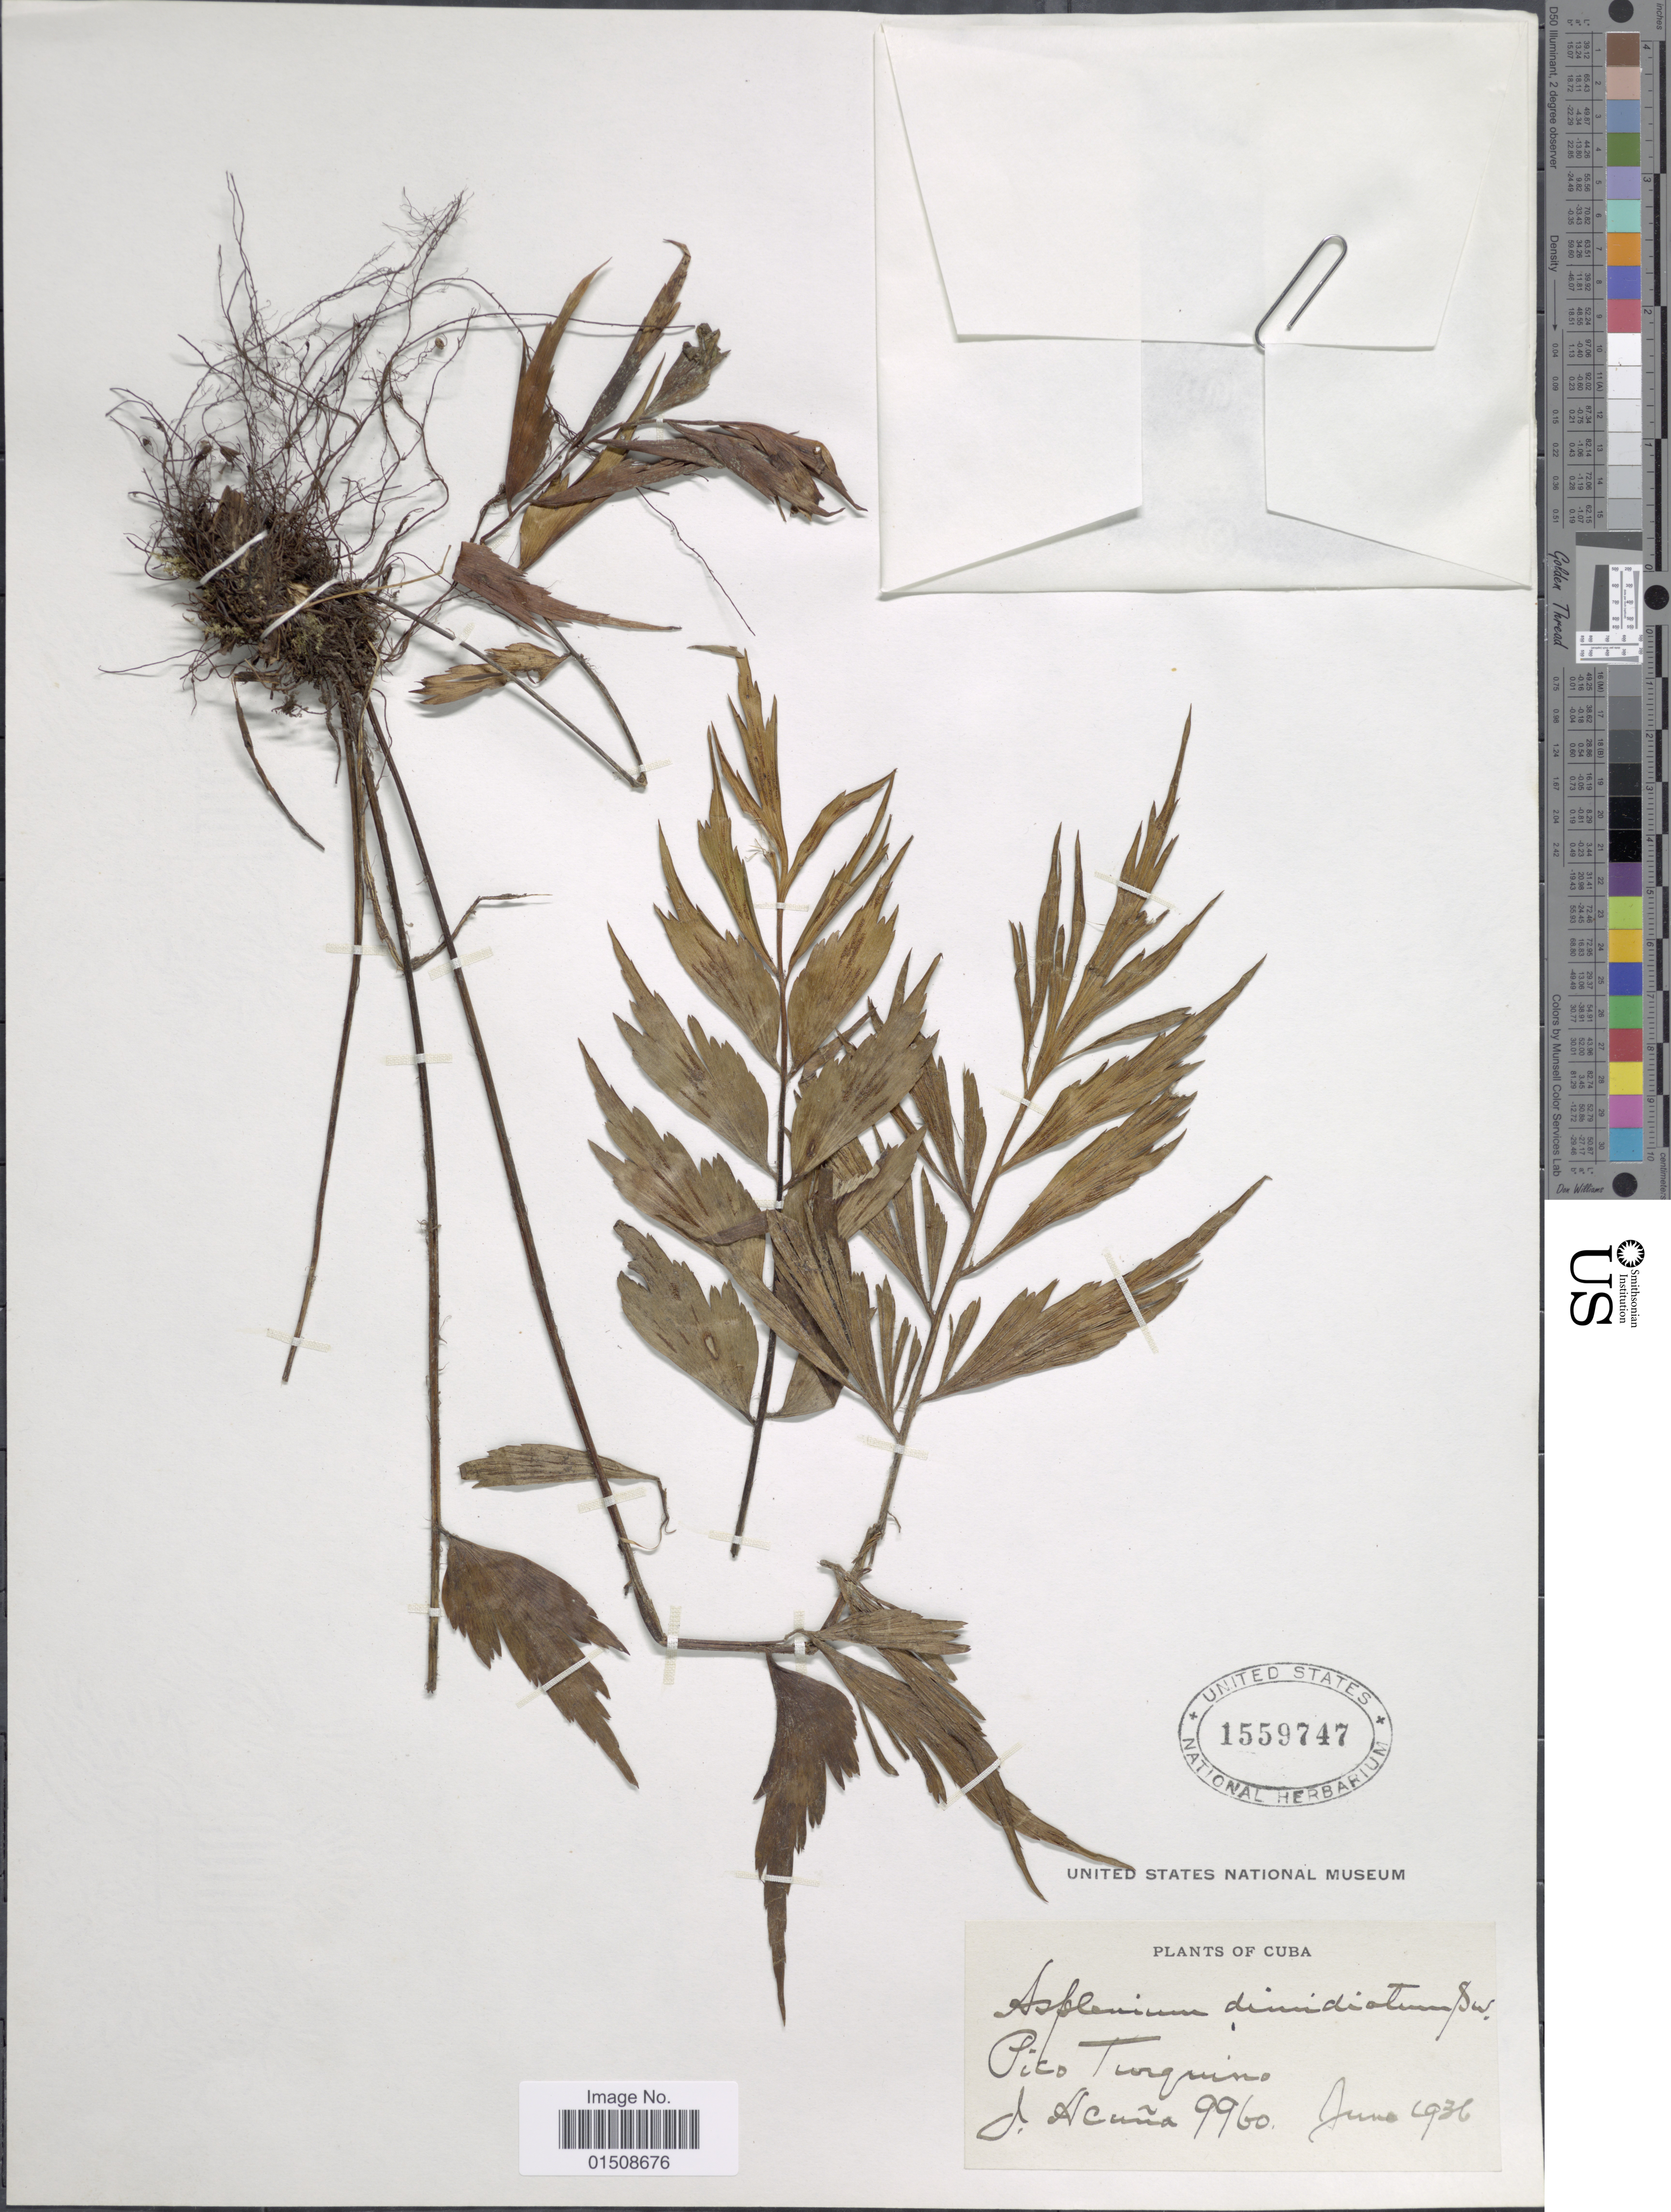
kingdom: Plantae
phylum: Tracheophyta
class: Polypodiopsida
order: Polypodiales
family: Aspleniaceae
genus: Asplenium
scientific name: Asplenium dimidiatum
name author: Sw.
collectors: J. Acuña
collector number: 9960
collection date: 1936-06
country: Cuba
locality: Pico Turquino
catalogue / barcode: US 1559747